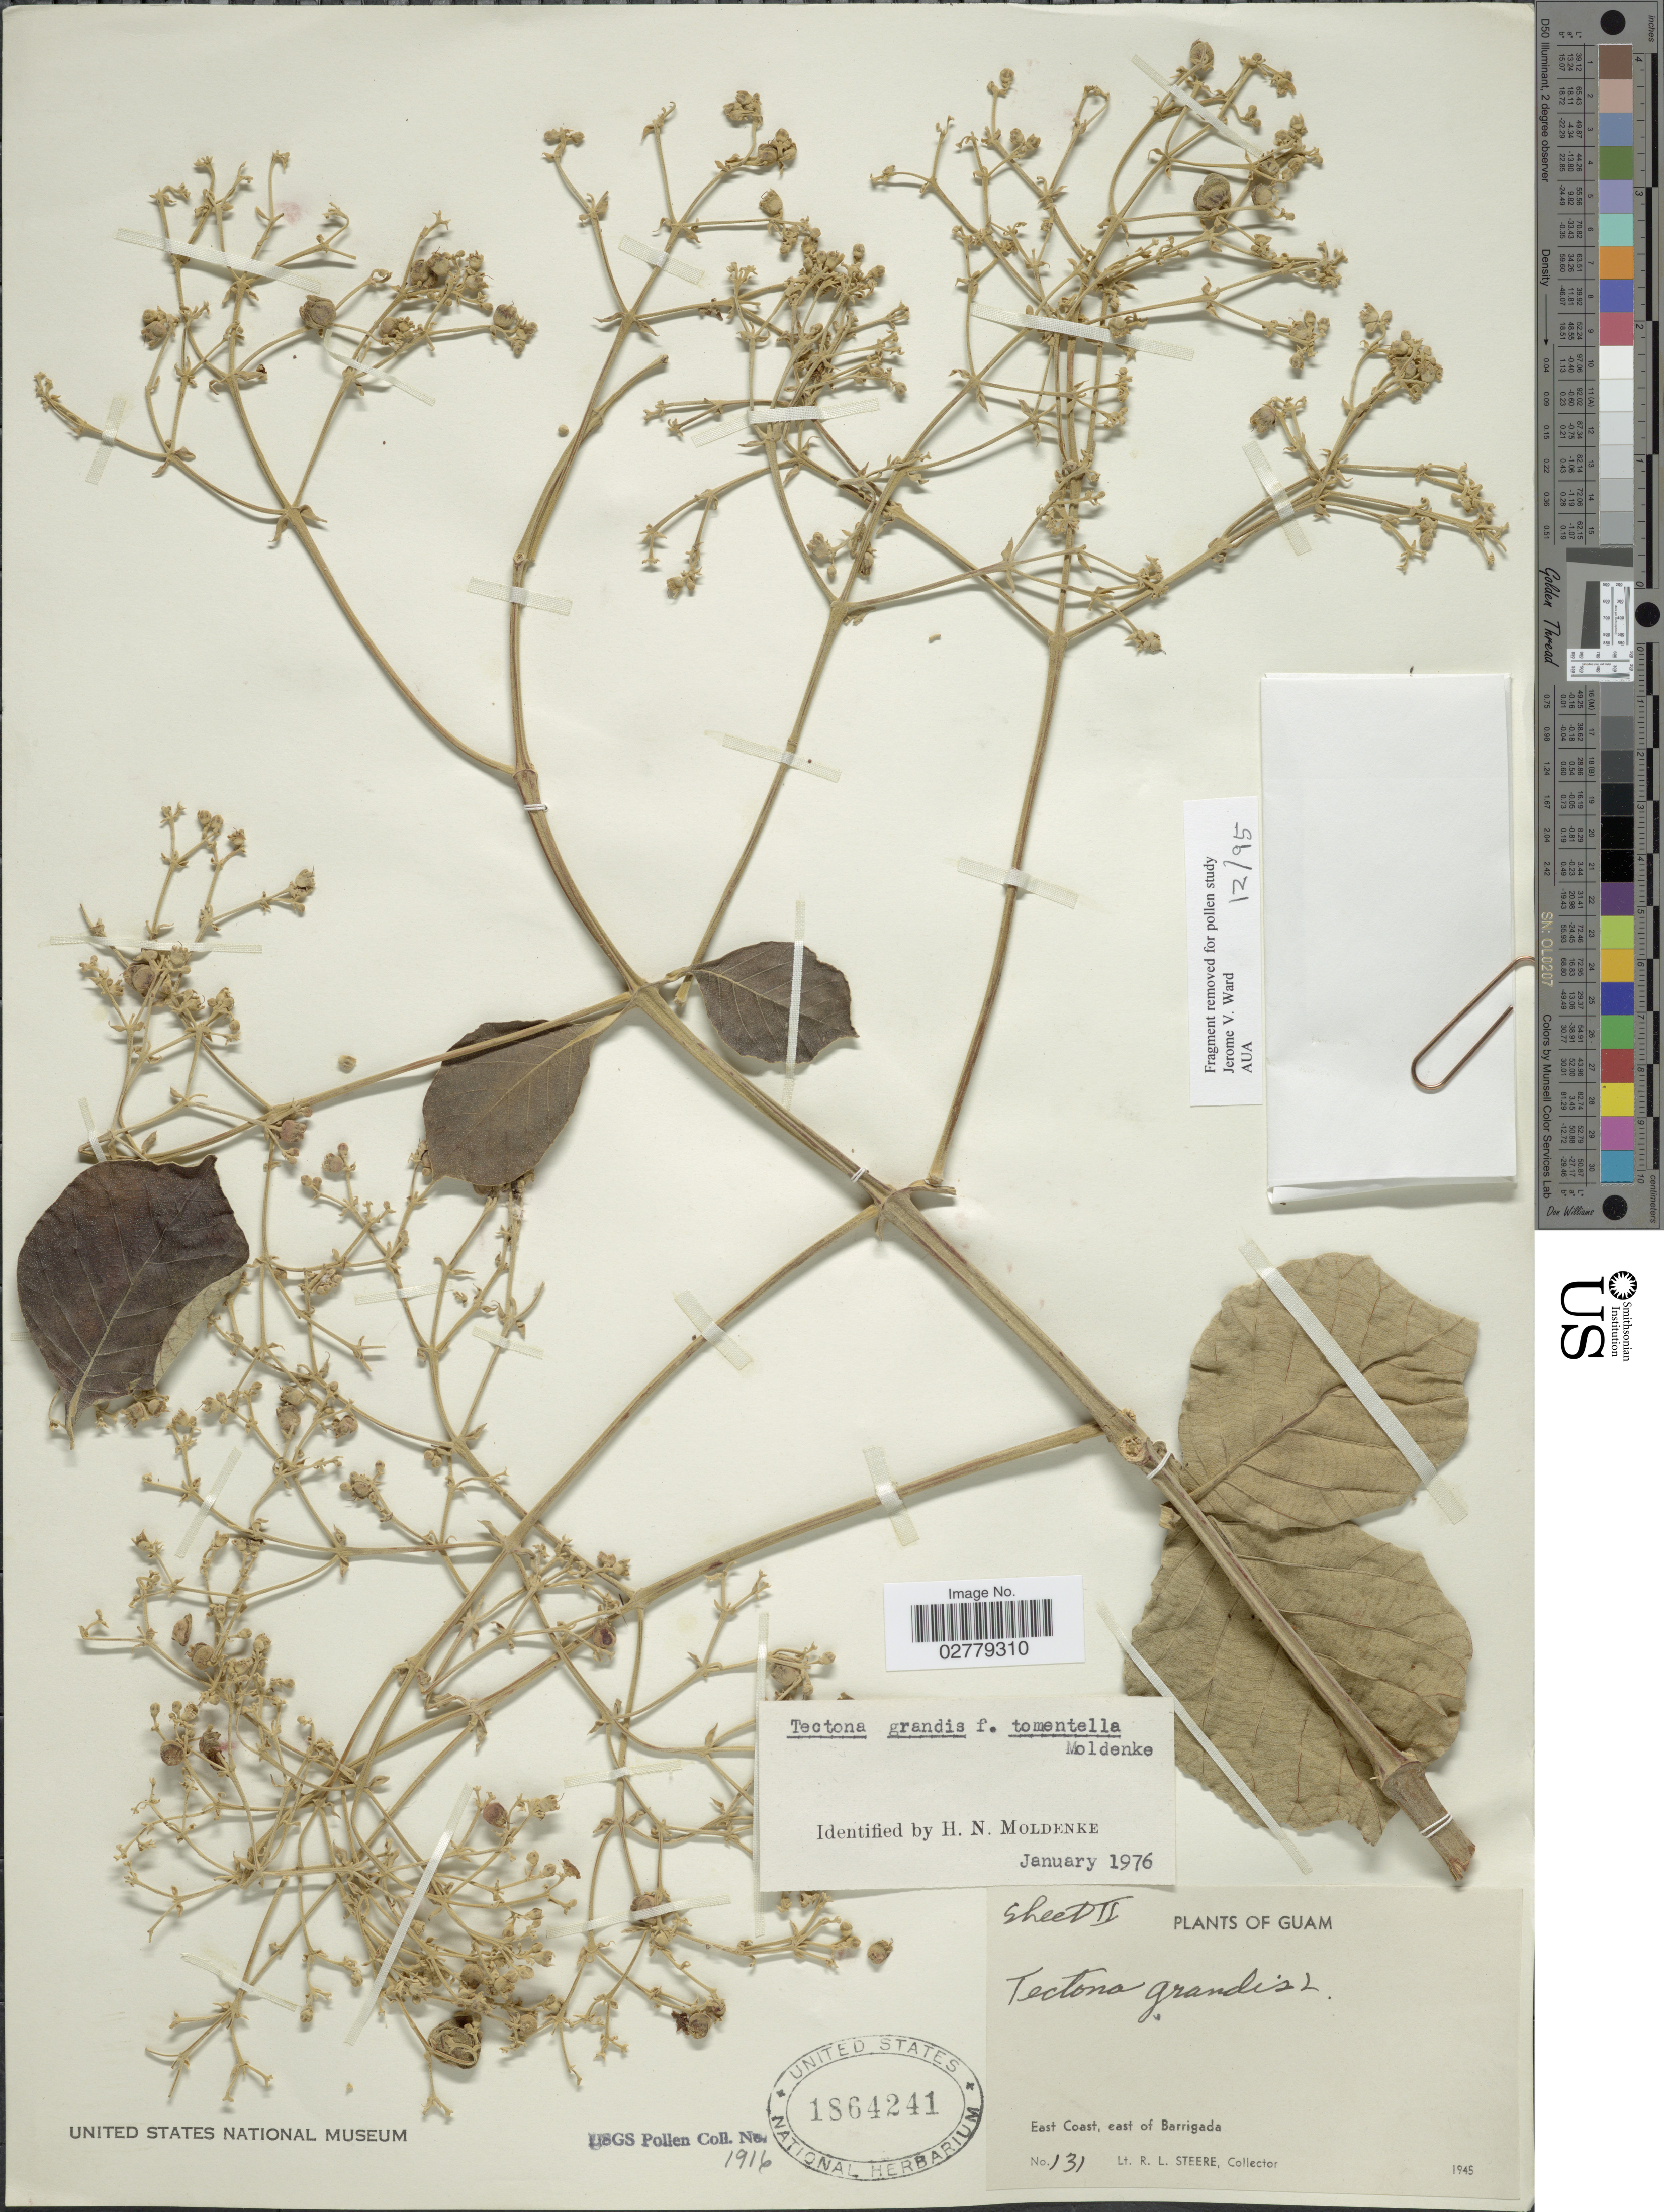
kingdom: Plantae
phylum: Tracheophyta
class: Magnoliopsida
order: Lamiales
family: Lamiaceae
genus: Tectona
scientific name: Tectona grandis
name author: L. f.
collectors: R. L. Steere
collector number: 131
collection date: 1945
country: Guam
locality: East Coast, east of Barrigada.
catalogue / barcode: US 1864241